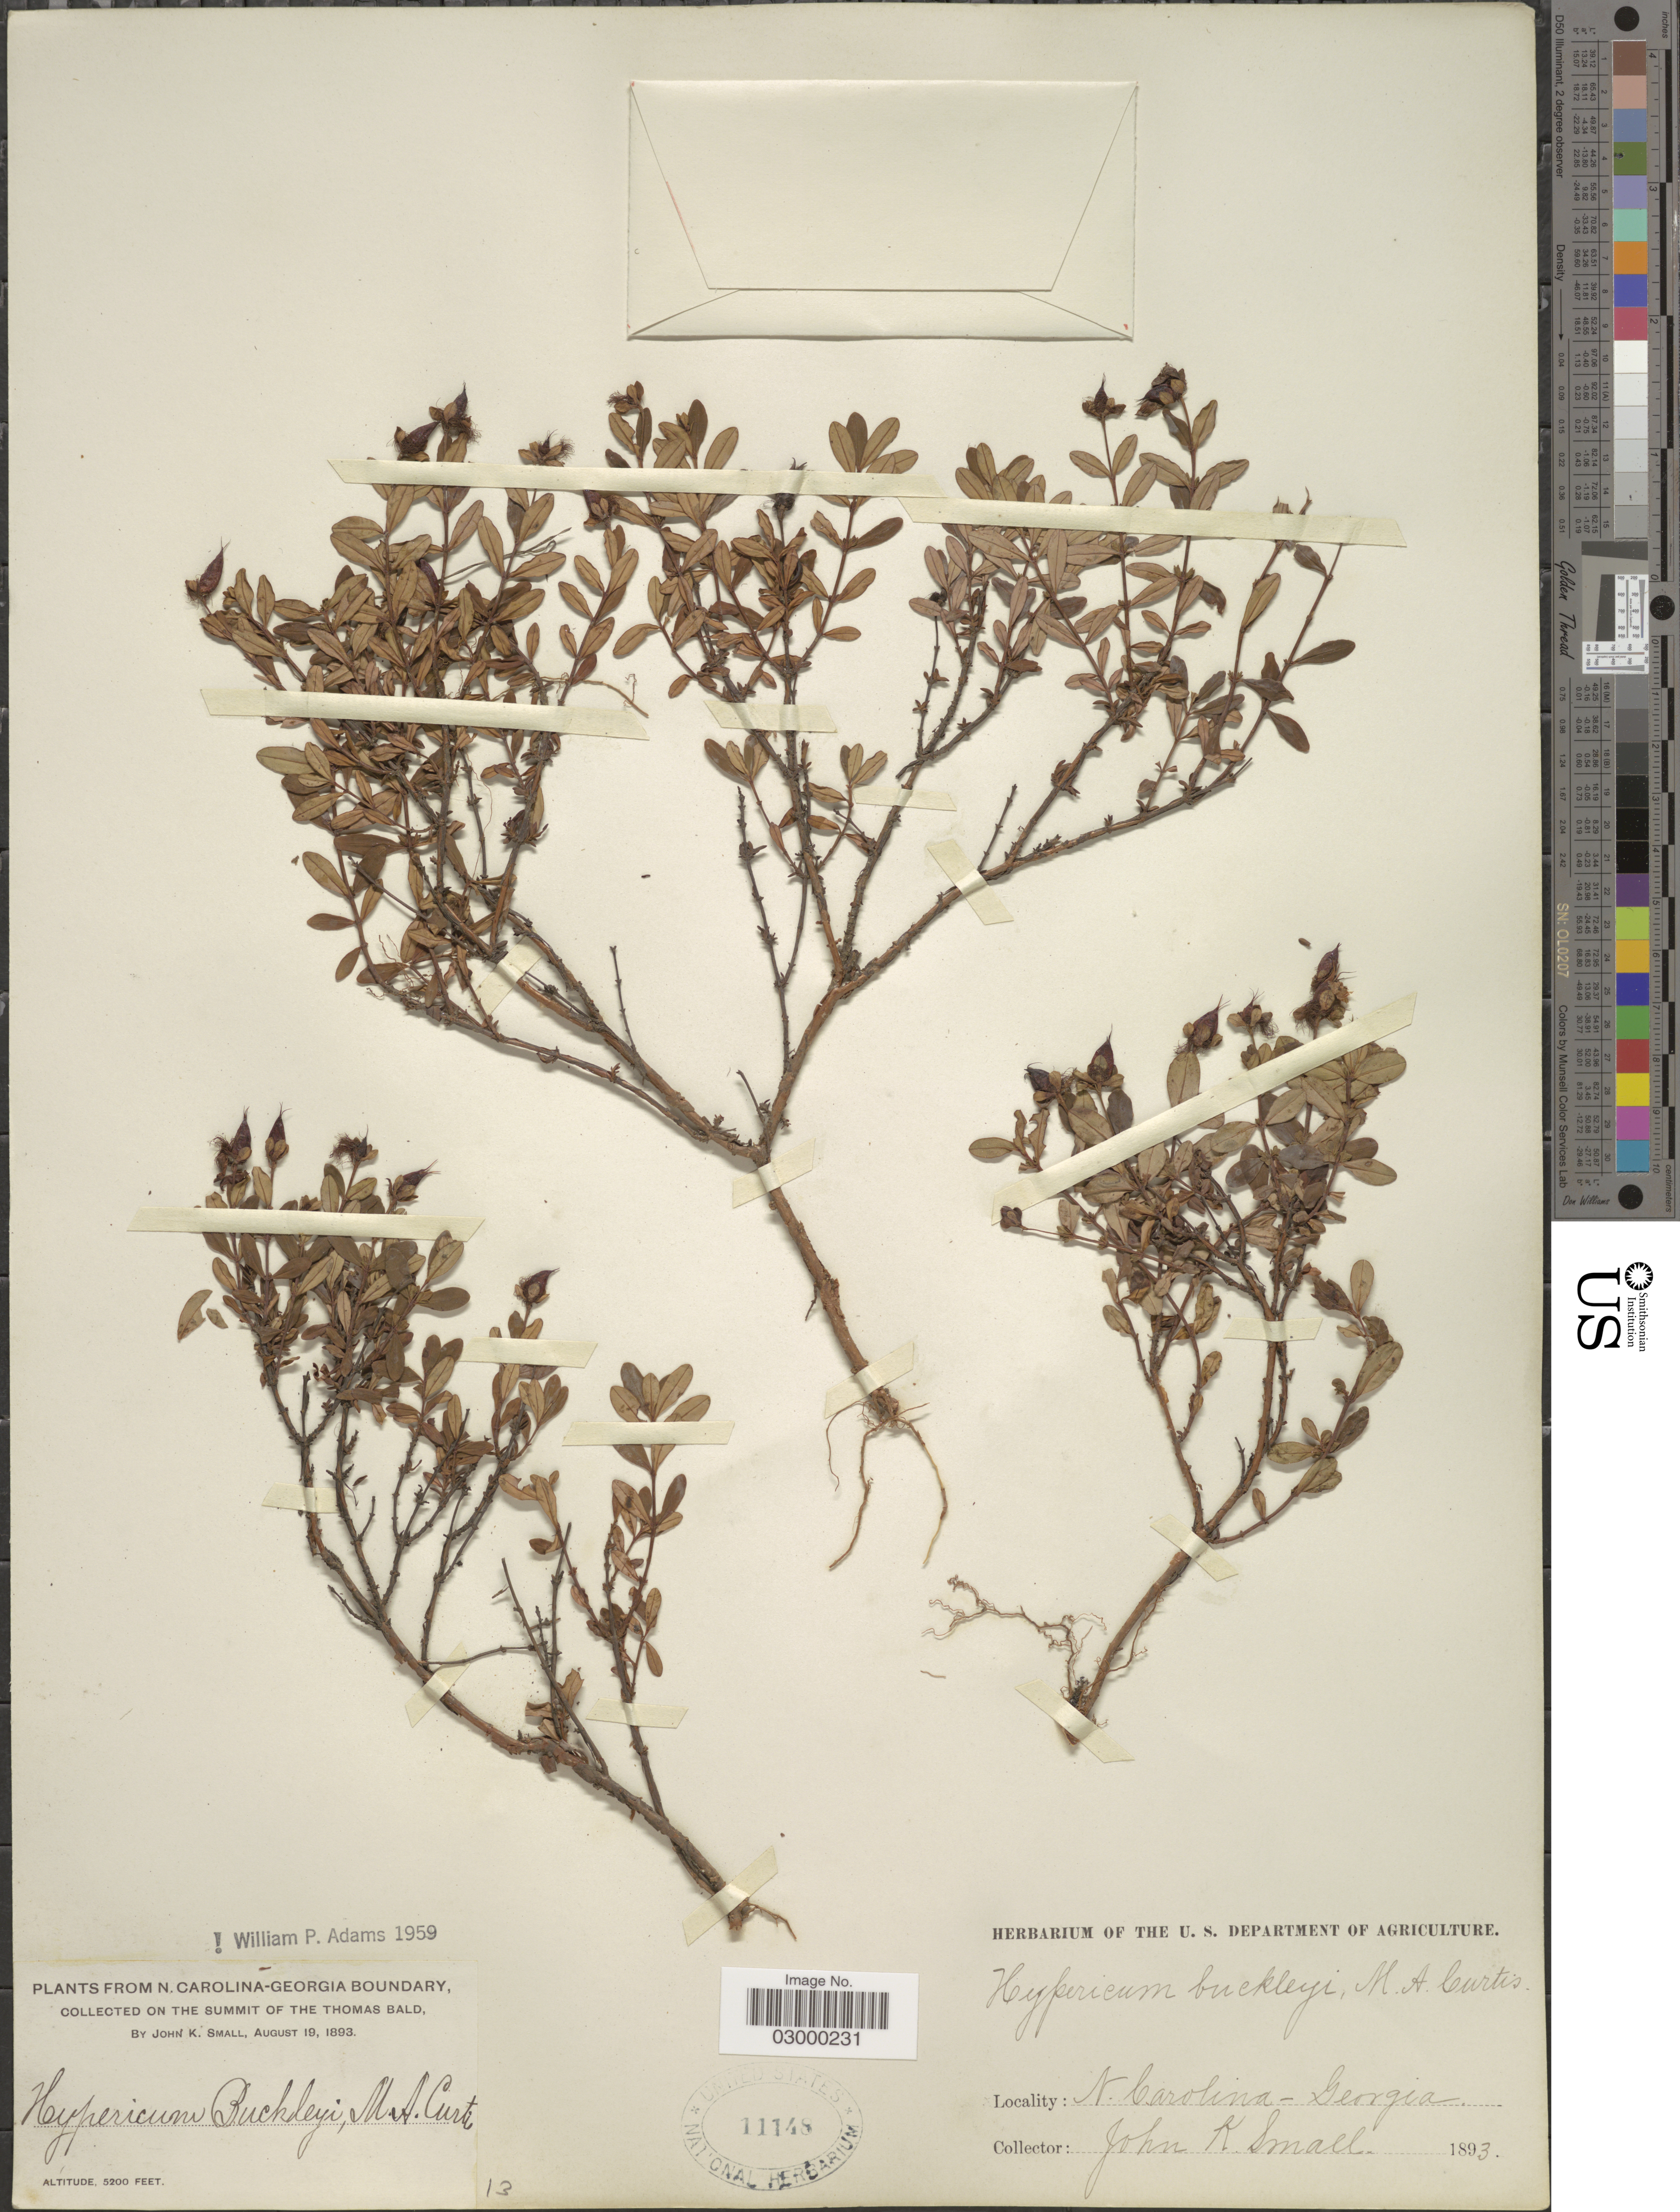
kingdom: Plantae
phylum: Tracheophyta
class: Magnoliopsida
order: Malpighiales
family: Hypericaceae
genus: Hypericum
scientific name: Hypericum buckleyi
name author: M.A. Curtis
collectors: J. K. Small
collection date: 1893-08-19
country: United States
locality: N. Carolina-Georgia Boundary, on the summit of the Thomas Bald.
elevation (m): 1585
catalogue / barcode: US 11148